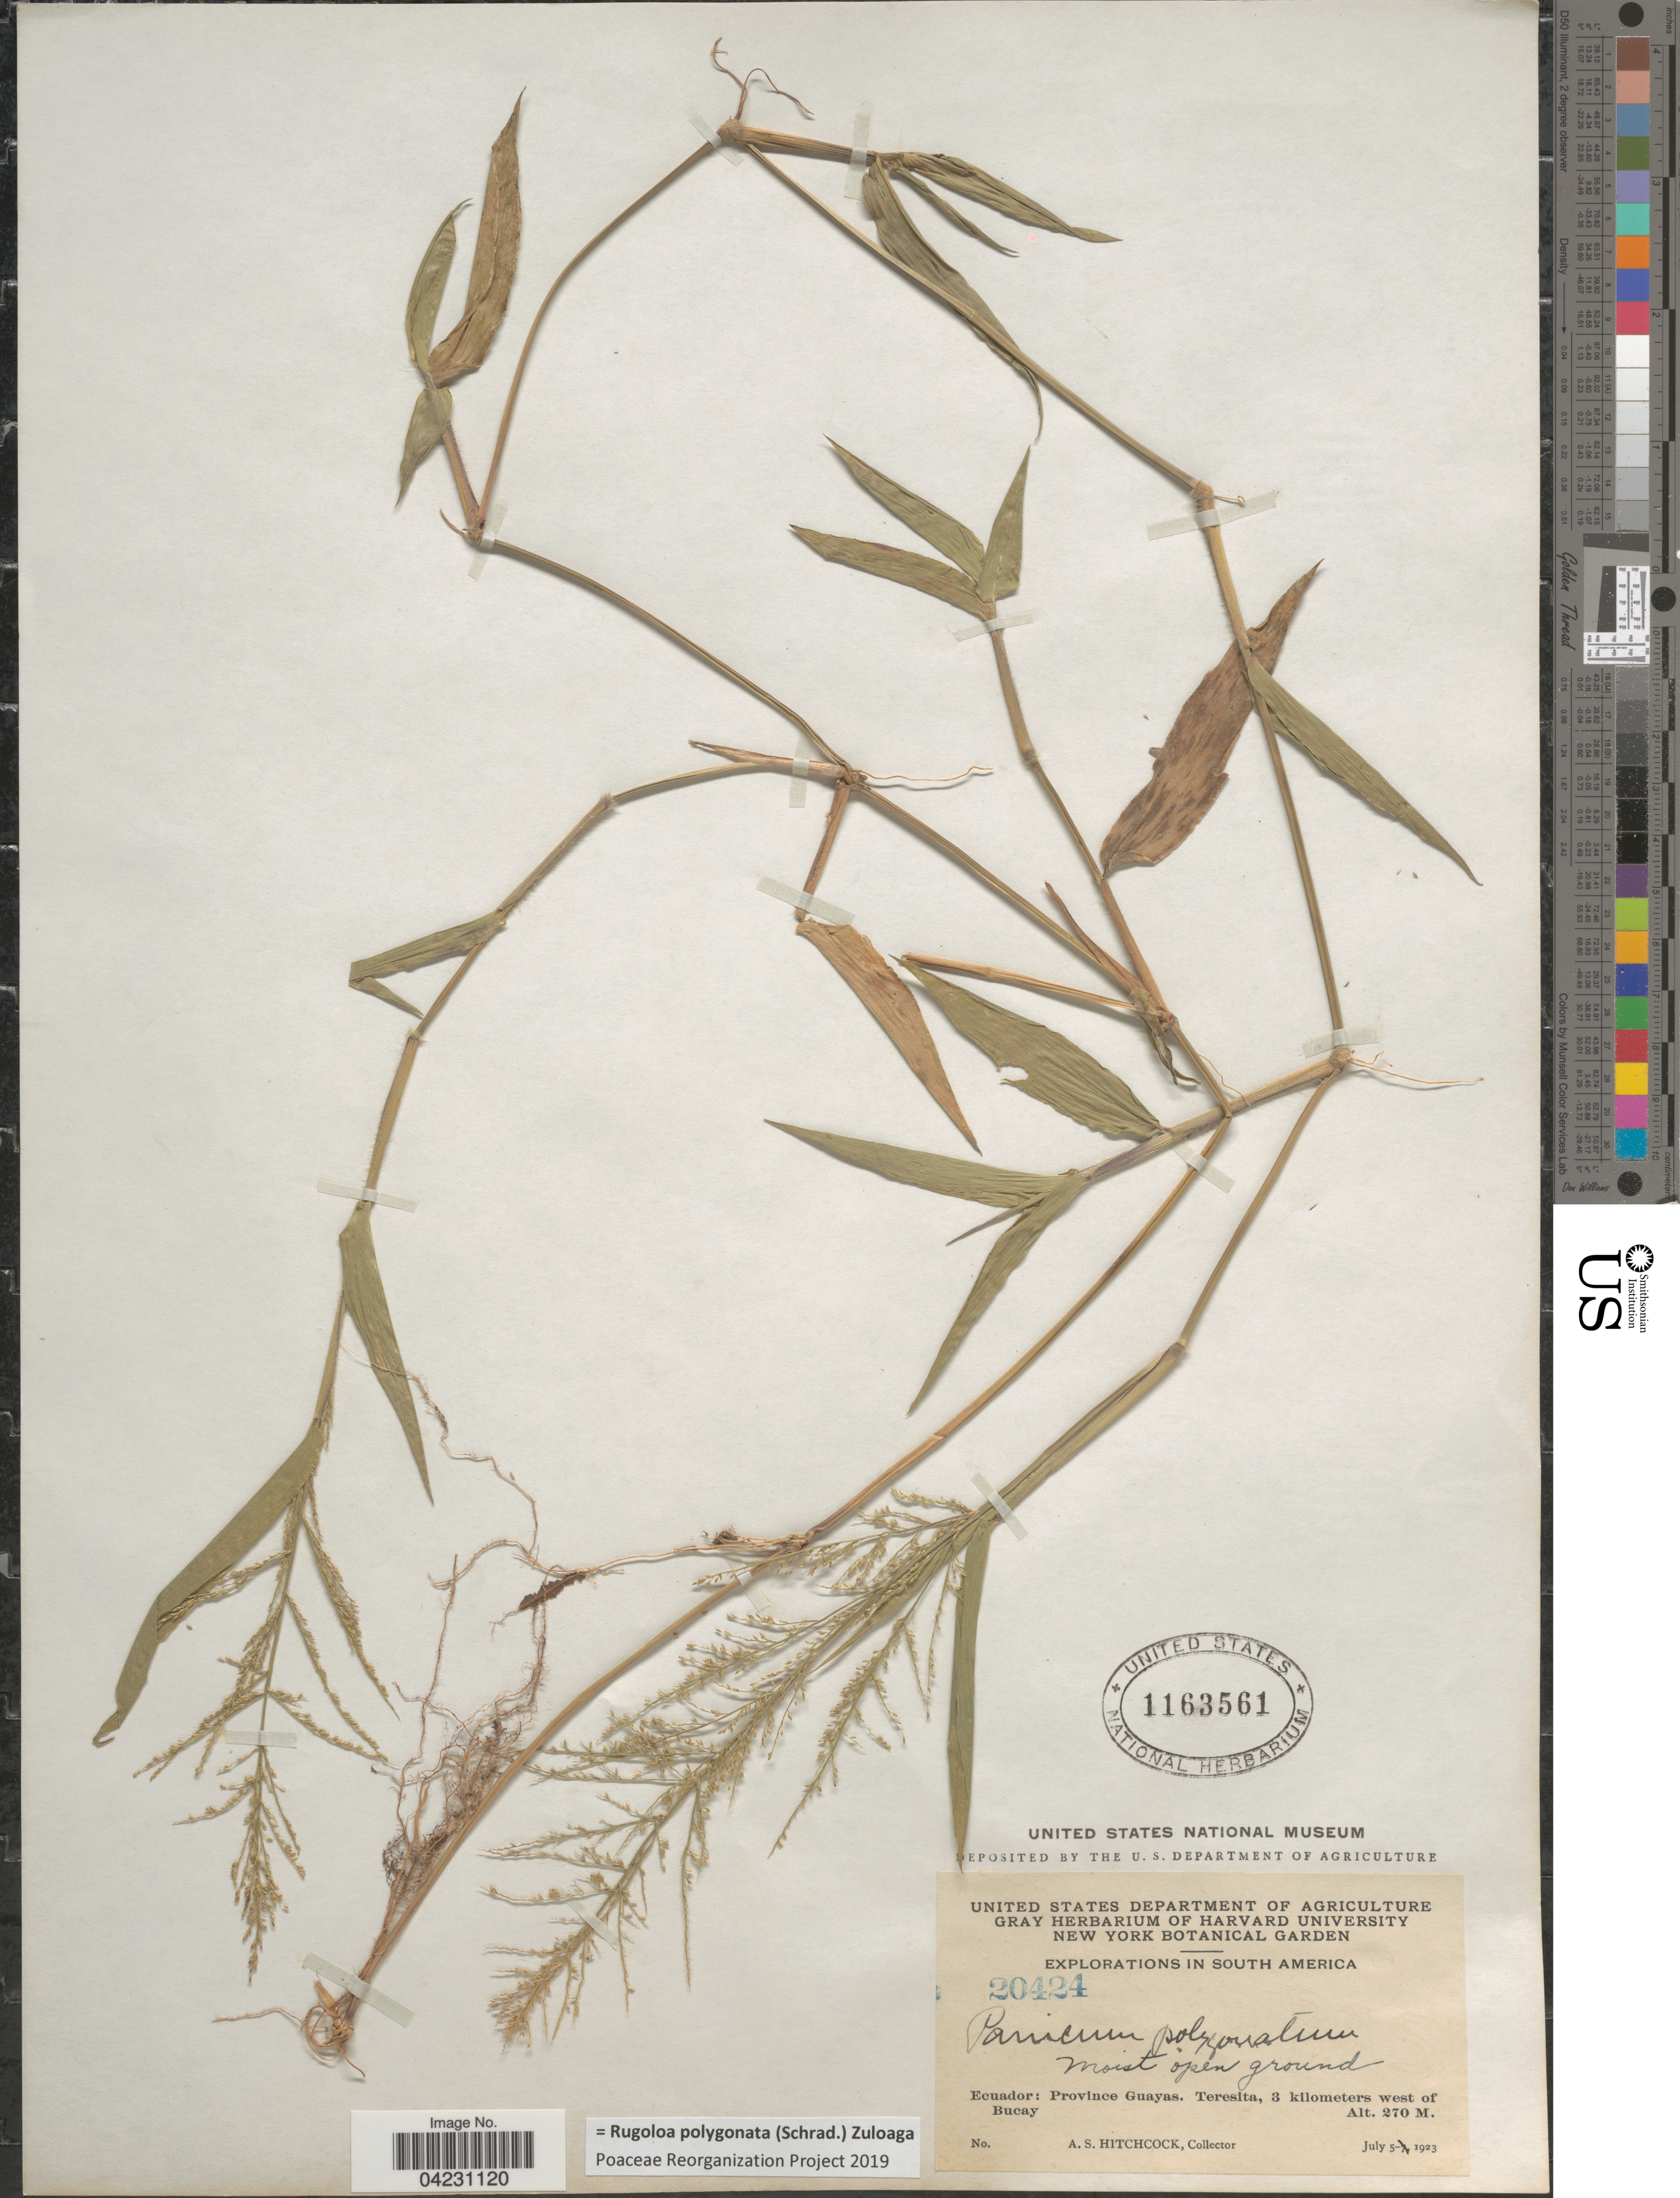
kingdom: Plantae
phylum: Tracheophyta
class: Liliopsida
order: Poales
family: Poaceae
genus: Rugoloa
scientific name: Rugoloa polygonata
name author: (Schrad.) Zuloaga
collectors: A. S. Hitchcock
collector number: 20424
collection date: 1923-07-05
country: Ecuador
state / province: Guayas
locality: Explorations in South America. Province Guayas. Teresita, 3 kilometers west of Bucay.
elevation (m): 270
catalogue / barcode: US 1163561